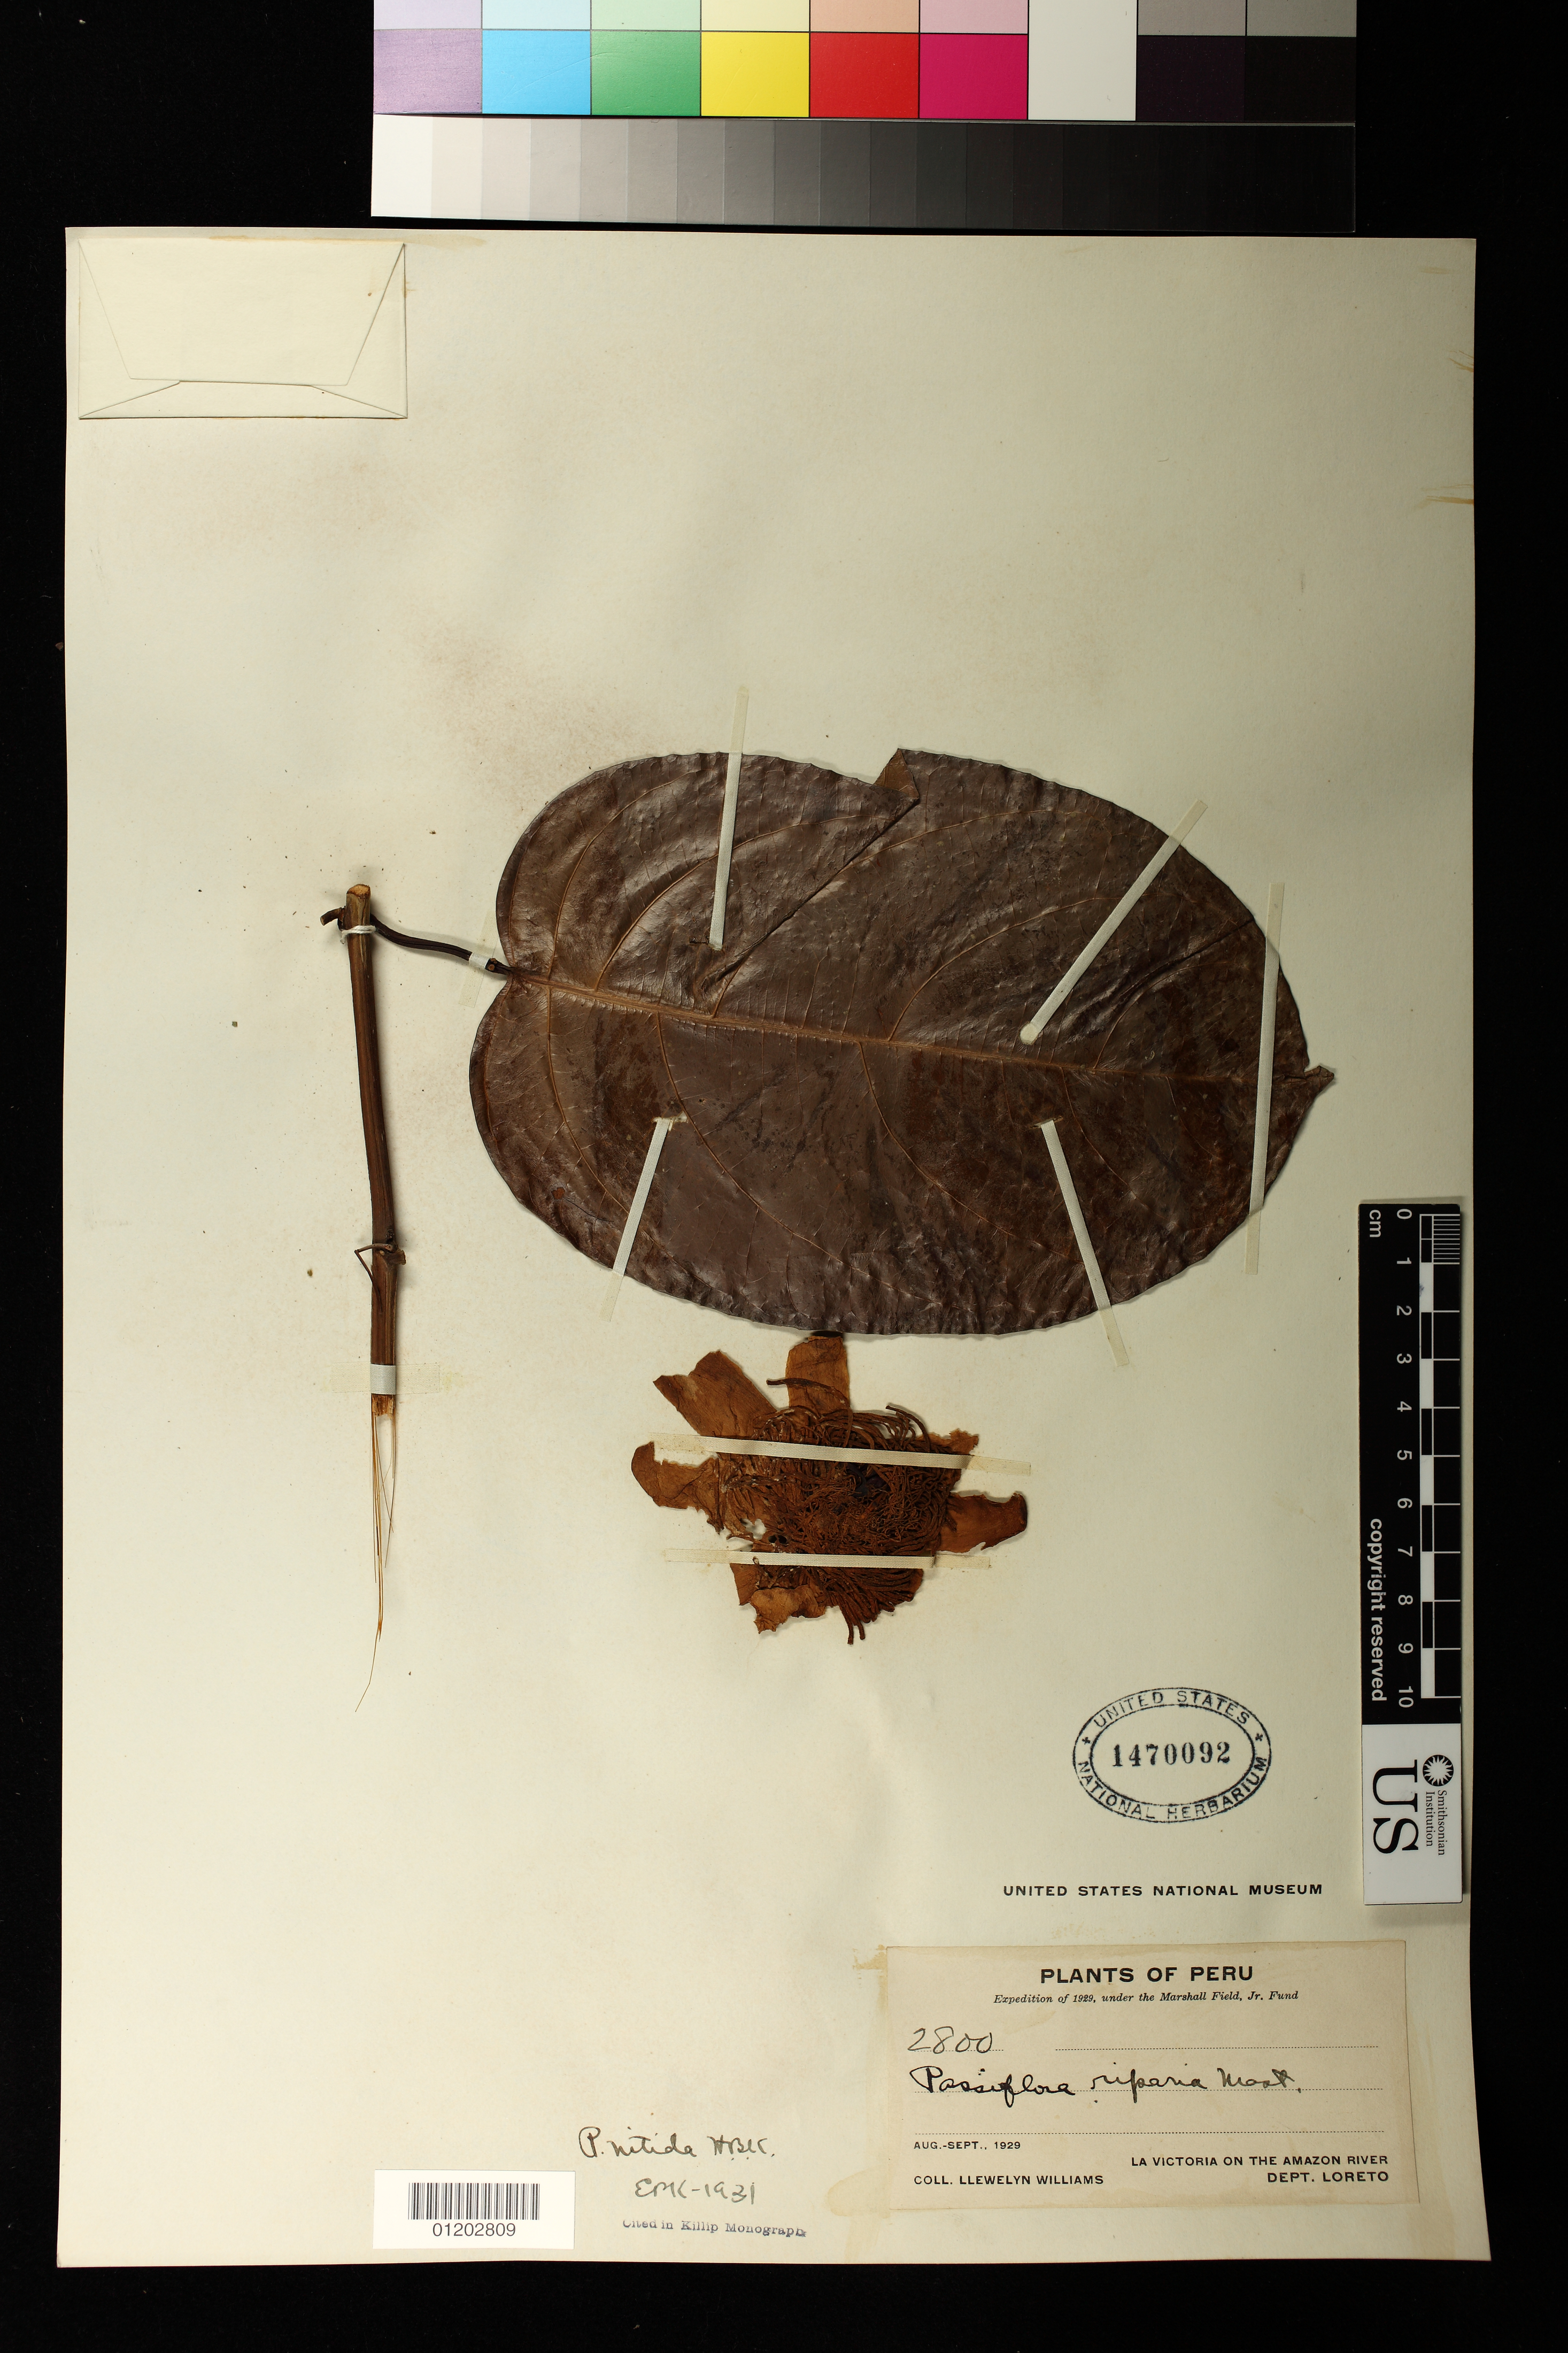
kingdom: Plantae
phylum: Tracheophyta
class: Magnoliopsida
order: Malpighiales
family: Passifloraceae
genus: Passiflora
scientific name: Passiflora nitida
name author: Kunth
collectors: Ll. Williams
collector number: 2800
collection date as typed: Aug 1929 to -- Sep 1929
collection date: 1929-08/1929-09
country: Peru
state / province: Loreto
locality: La Victoria on the Amazon River.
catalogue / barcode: US 1470092